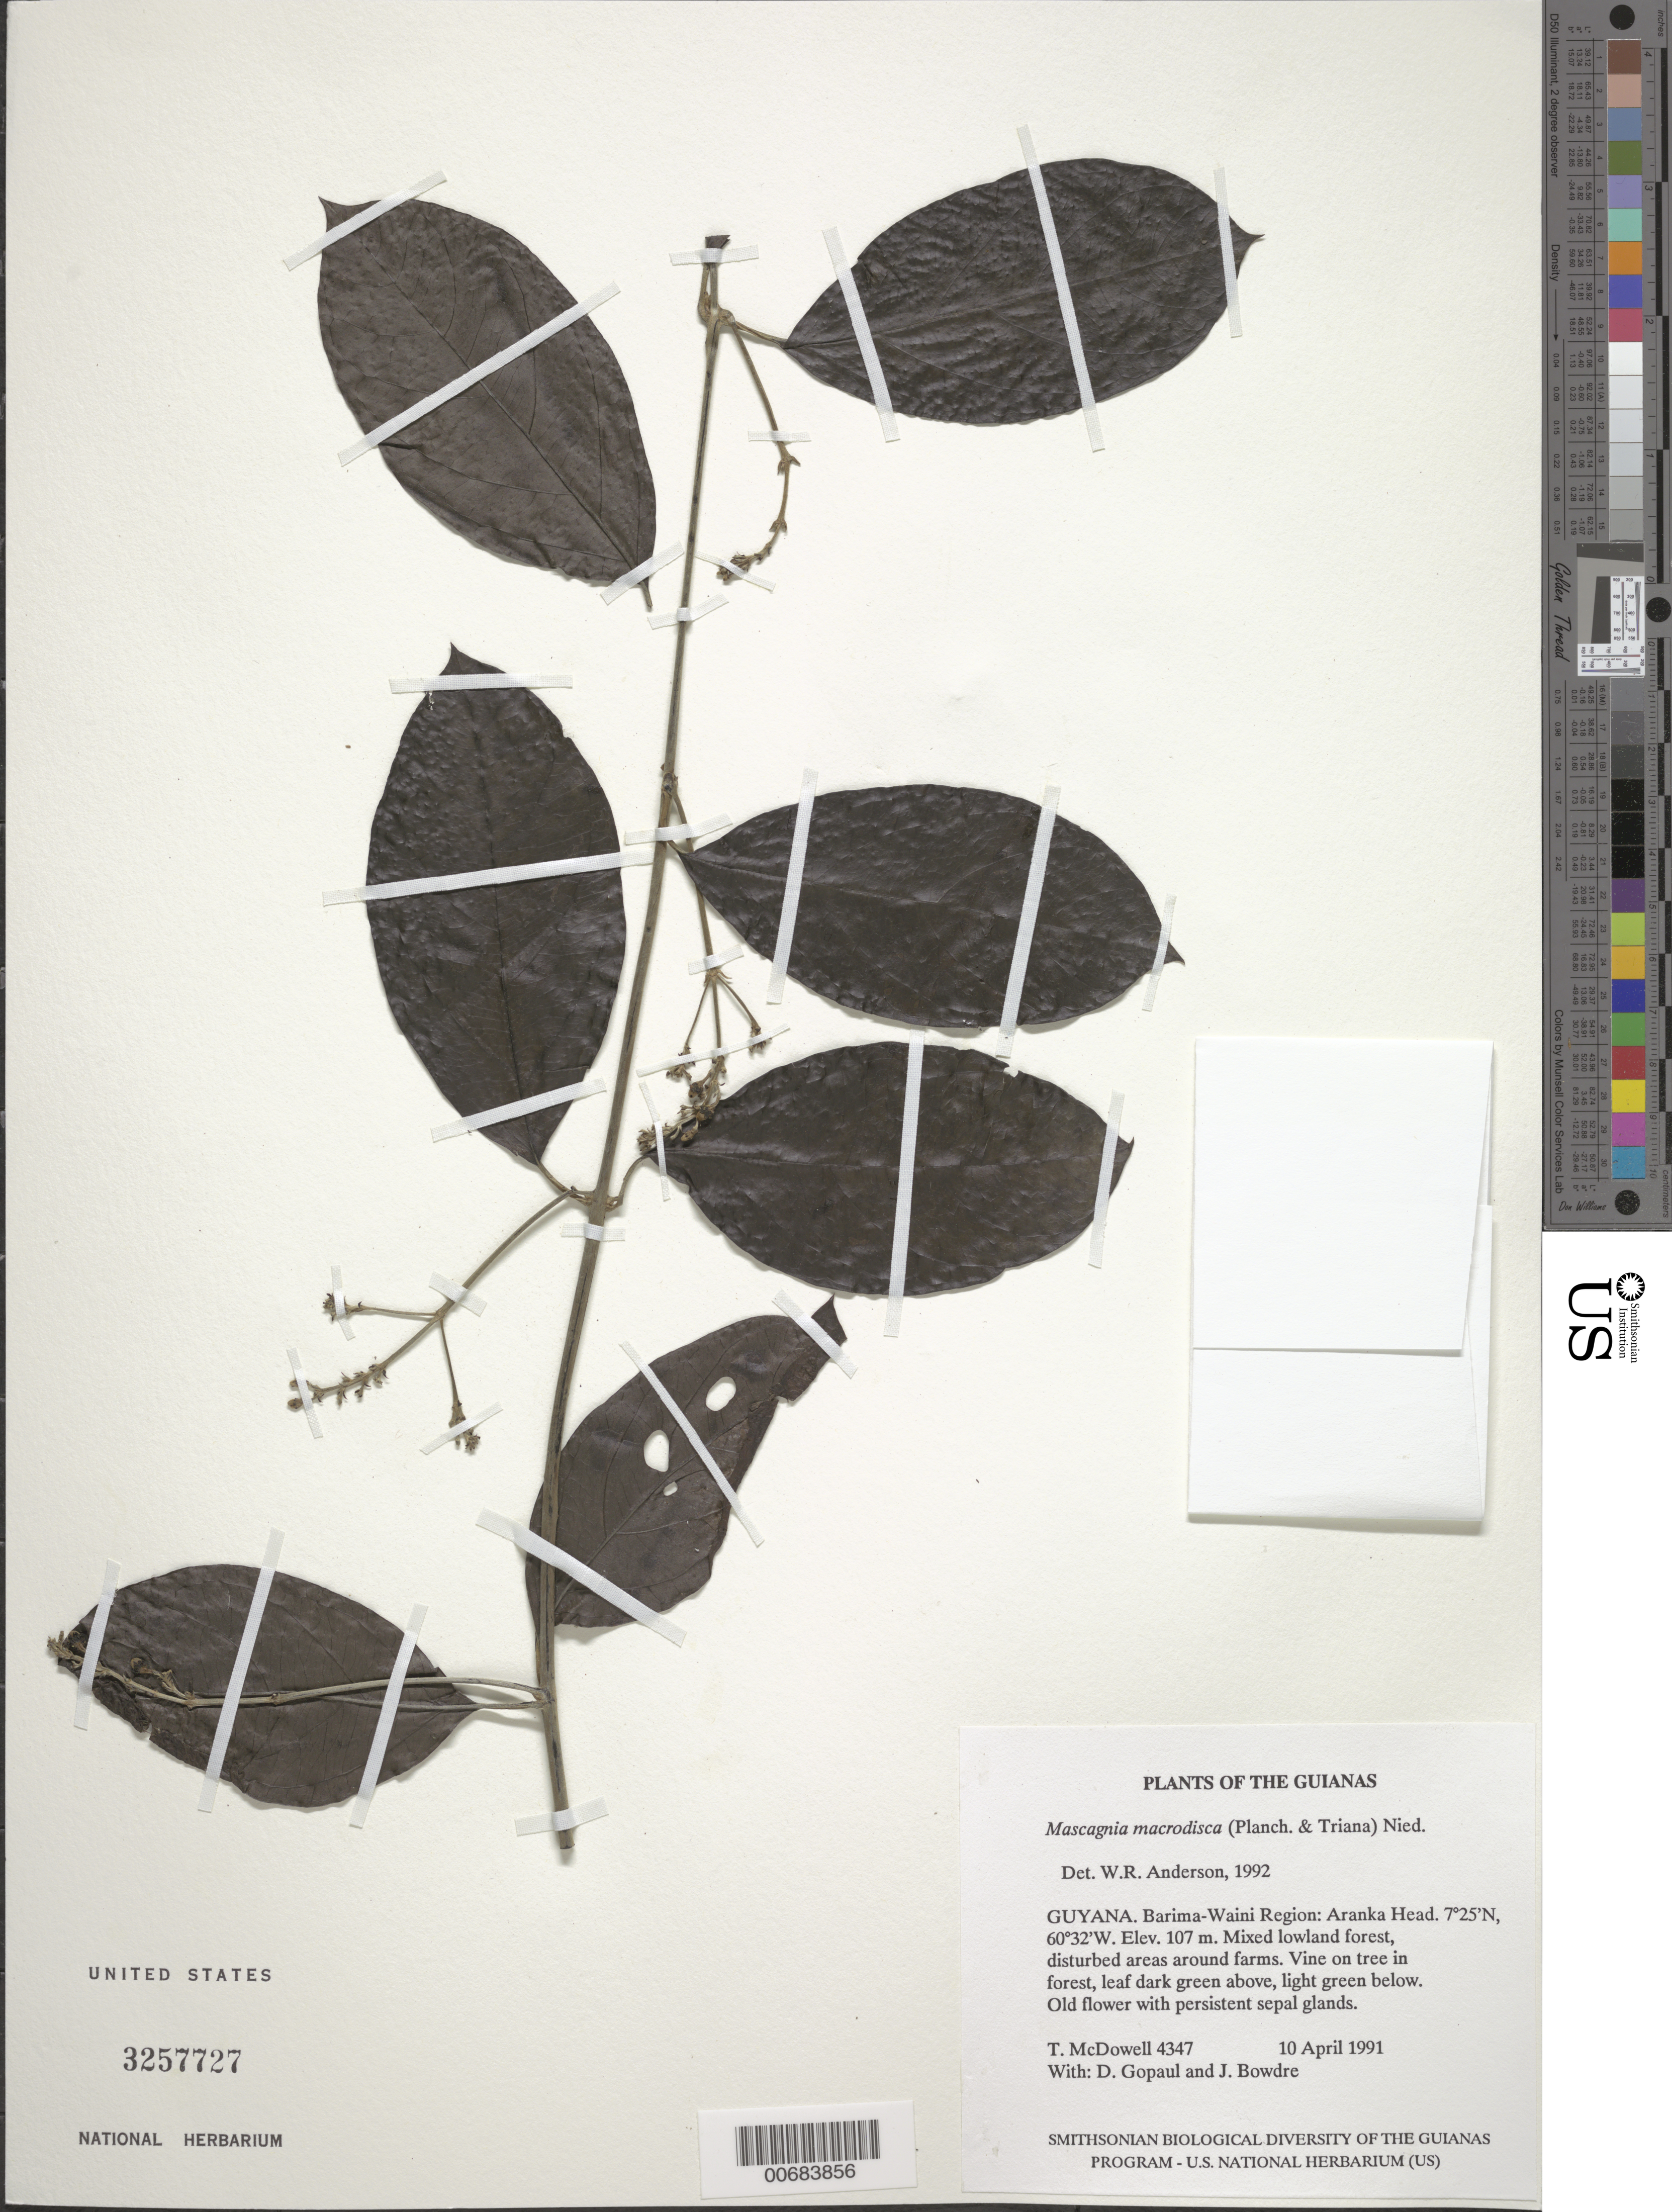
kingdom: Plantae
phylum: Tracheophyta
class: Magnoliopsida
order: Malpighiales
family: Malpighiaceae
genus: Mascagnia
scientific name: Mascagnia macrodisca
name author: (Triana & Planch.) Nied.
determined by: Anderson, W. R., (MICH), University of Michigan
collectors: T. McDowell, D. Gopaul & J. Bowdre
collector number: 4347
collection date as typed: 10 April 1991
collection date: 1991-04-10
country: Guyana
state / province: Barima-Waini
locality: Aranka Head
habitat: Mixed lowland forest, disturbed areas around farms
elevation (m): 107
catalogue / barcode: US 3257727